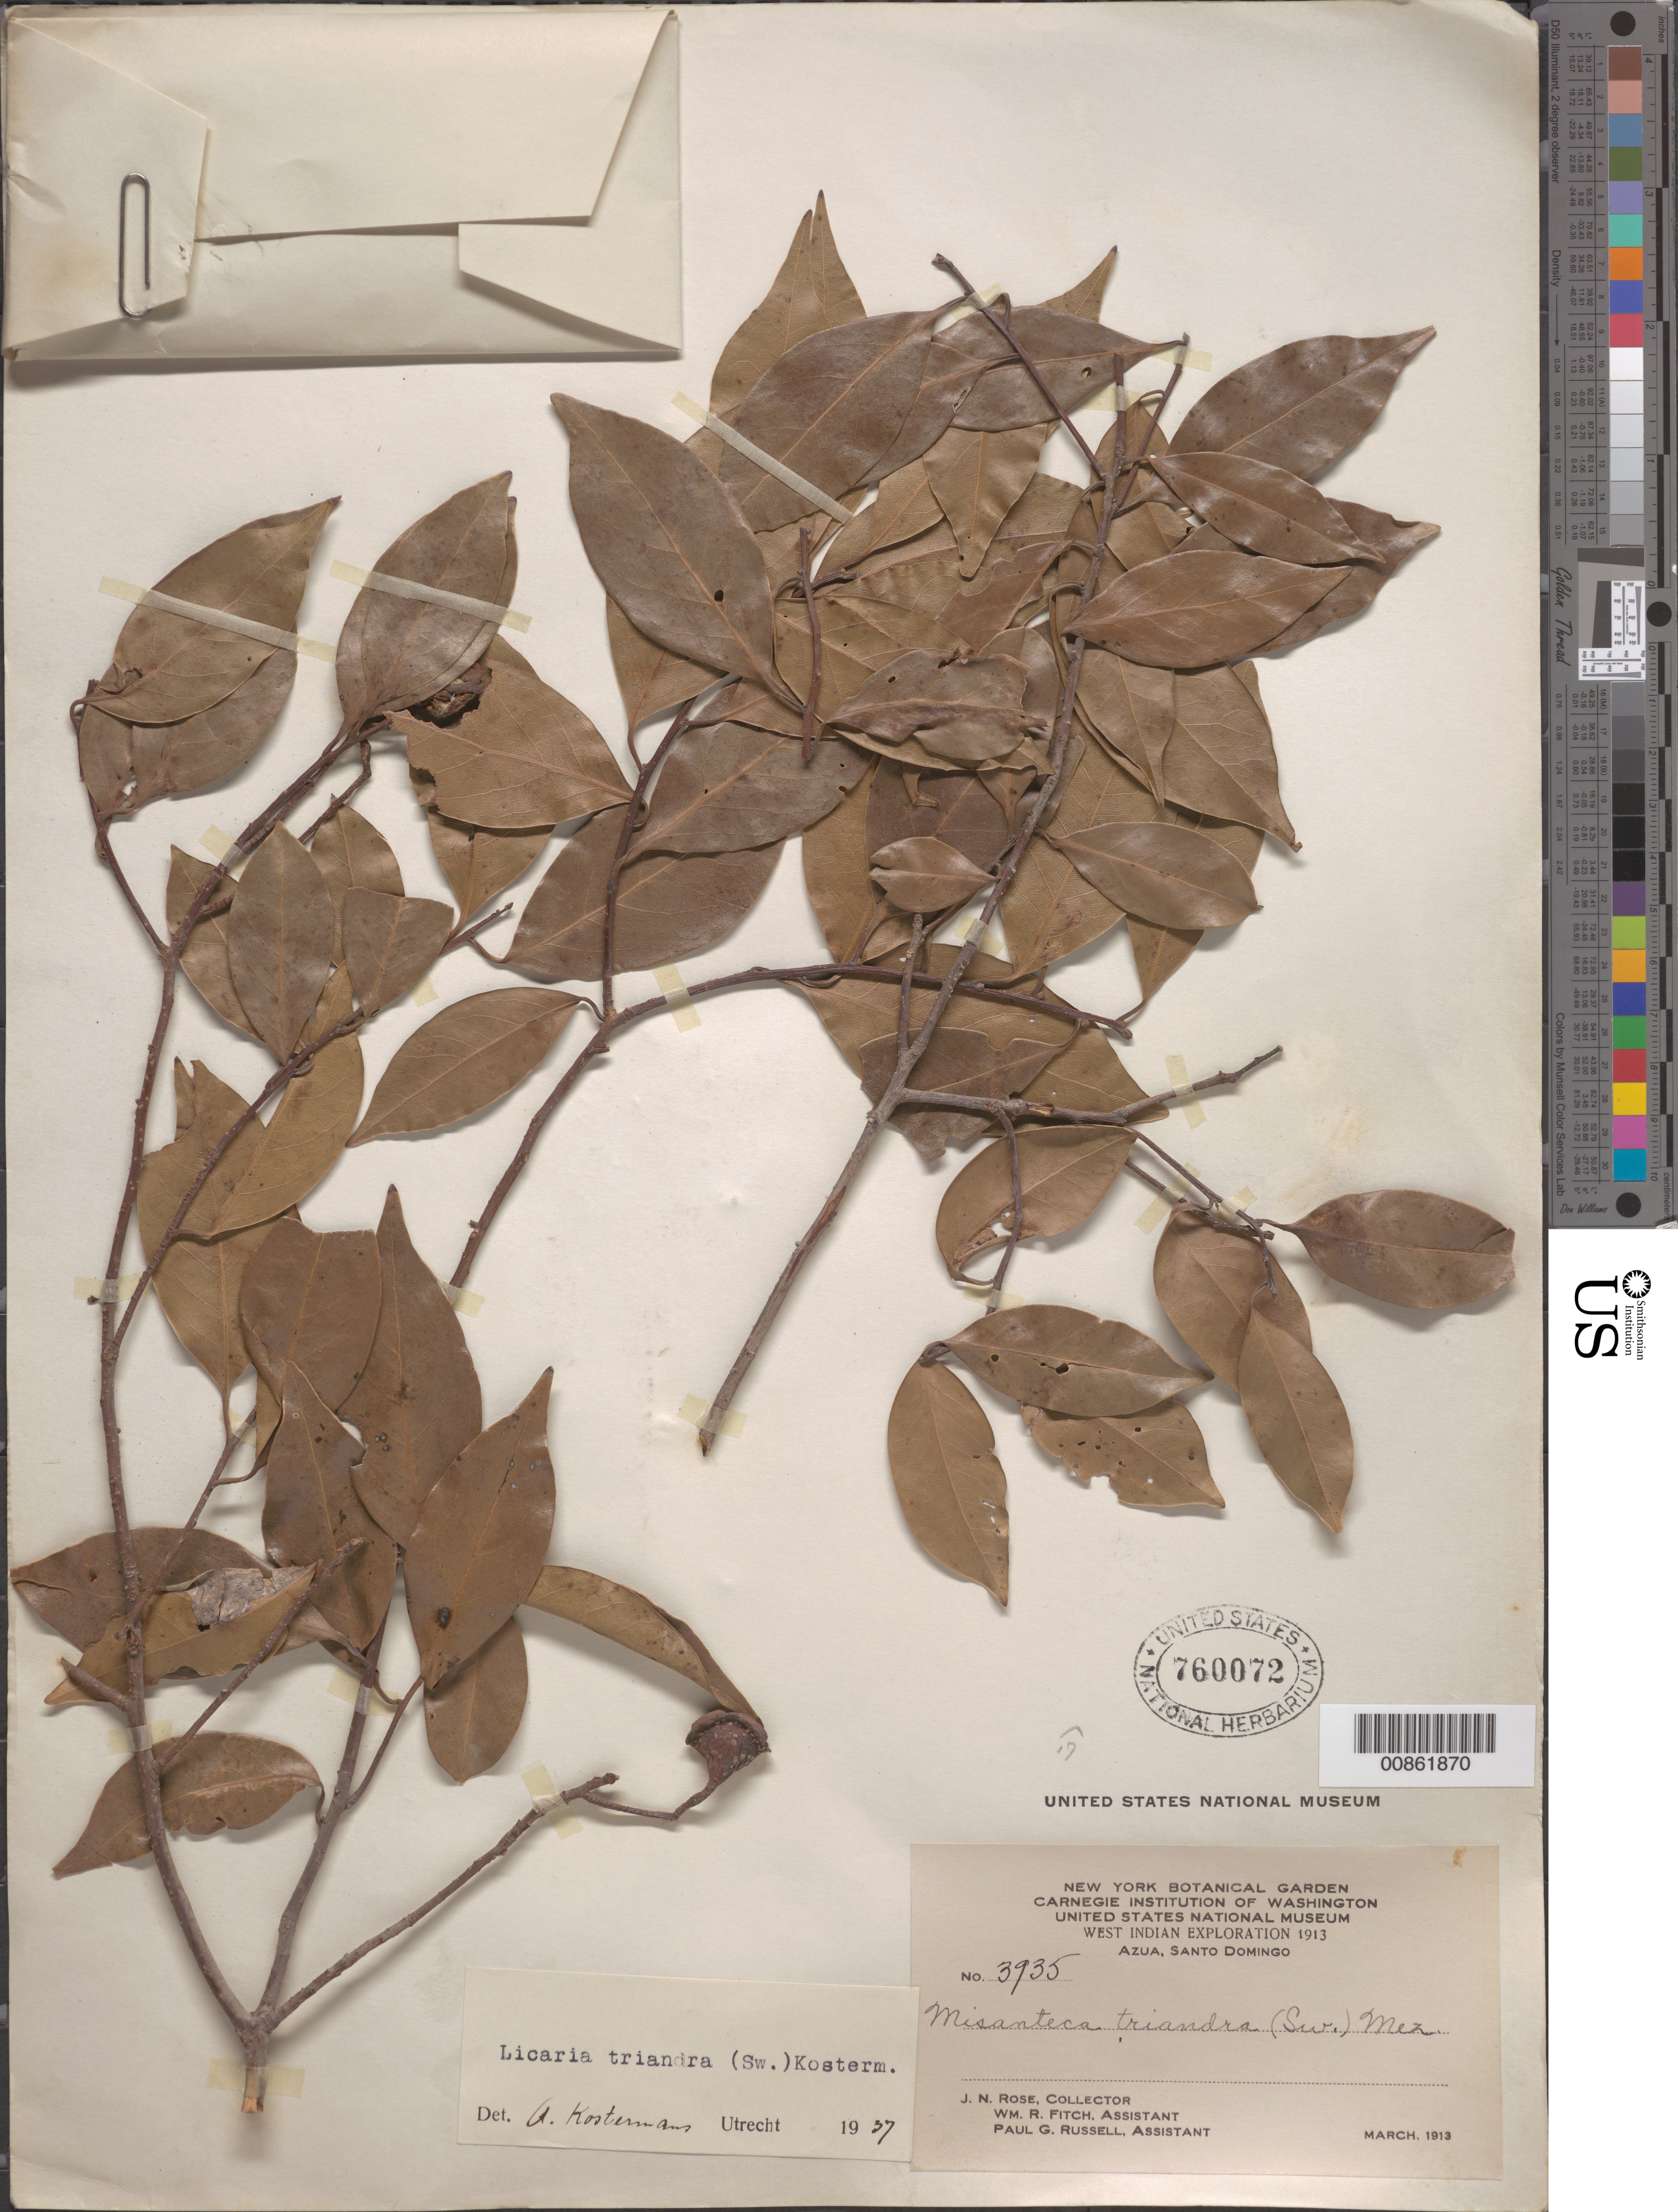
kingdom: Plantae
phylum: Tracheophyta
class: Magnoliopsida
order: Laurales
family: Lauraceae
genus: Licaria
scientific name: Licaria triandra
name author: (Sw.) Kosterm.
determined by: Kostermans, A. J. G. H.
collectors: J. N. Rose, W. R. Fitch & P. G. Russell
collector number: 3935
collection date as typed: Mar 1913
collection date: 1913-03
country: Dominican Republic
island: Hispaniola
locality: Azua, Santo Domingo.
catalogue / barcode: US 760072